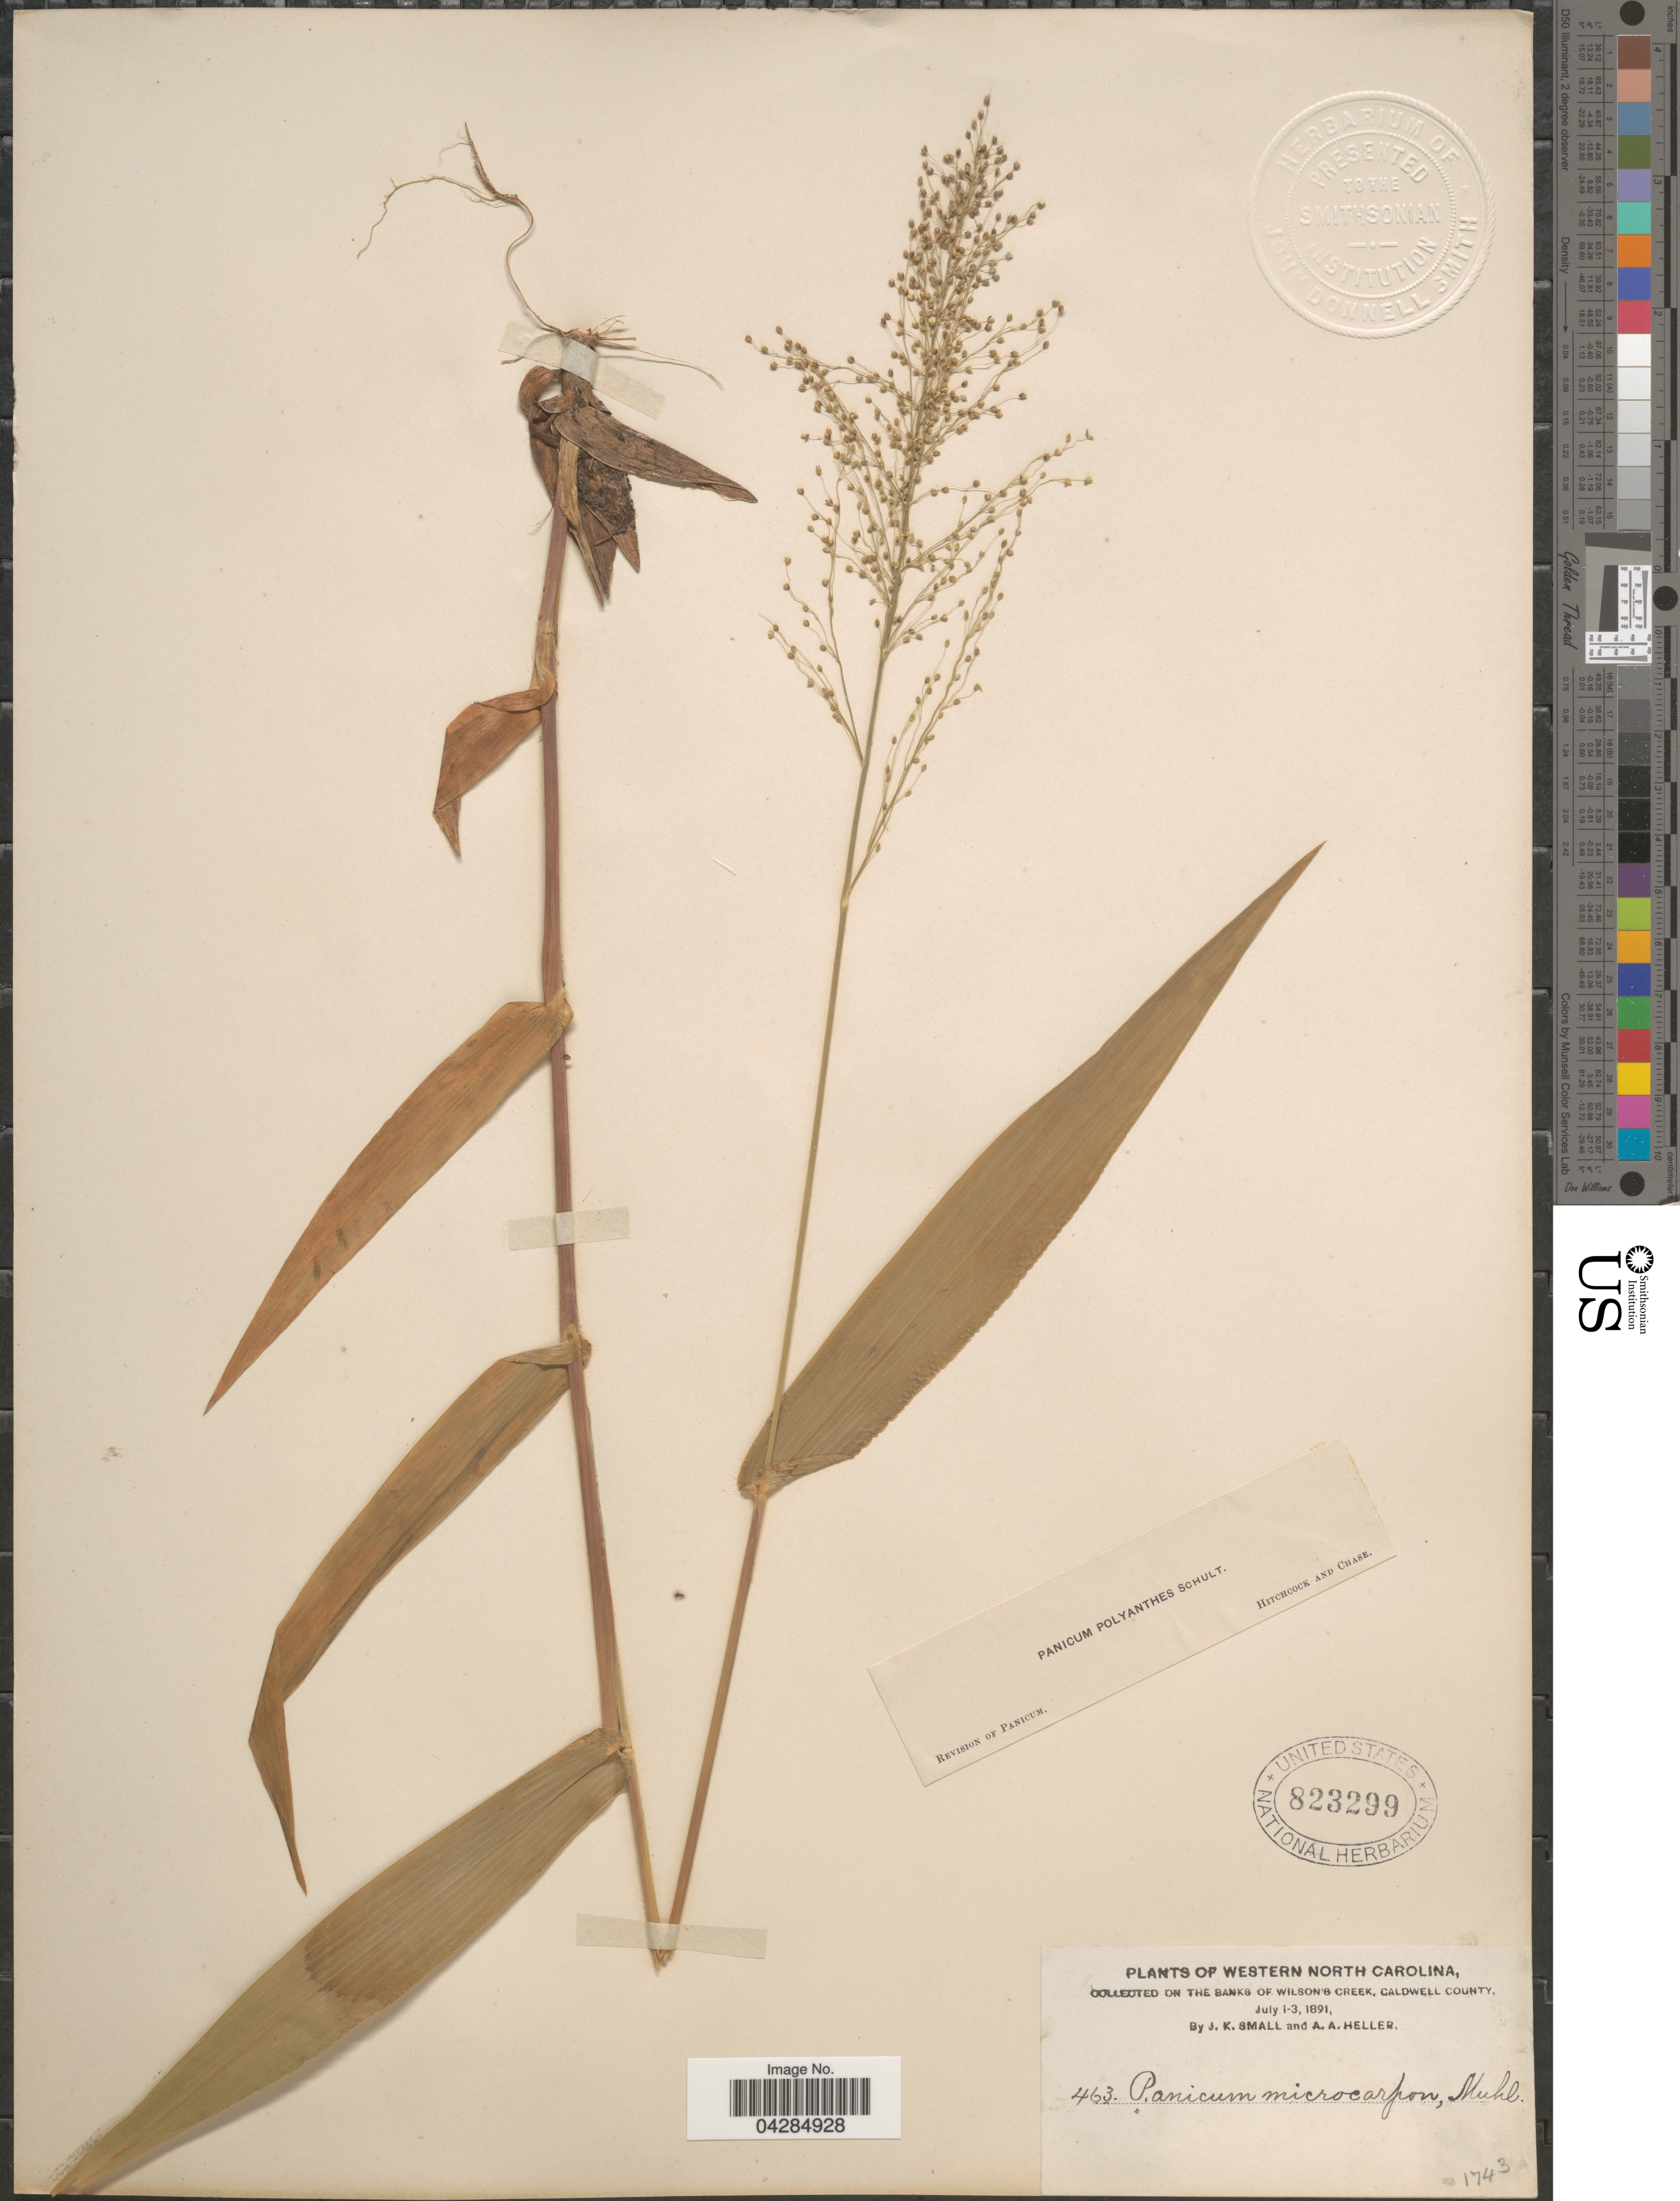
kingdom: Plantae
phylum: Tracheophyta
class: Liliopsida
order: Poales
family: Poaceae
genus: Dichanthelium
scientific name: Dichanthelium polyanthes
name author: (Schult.) Mohlenbr.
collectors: J. K. Small & A. A. Heller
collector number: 463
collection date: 1891-07-01/1891-07-03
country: United States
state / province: North Carolina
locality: Western North Carolina. On the banks of Wilson's Creek, Caldwell County.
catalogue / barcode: US 823299